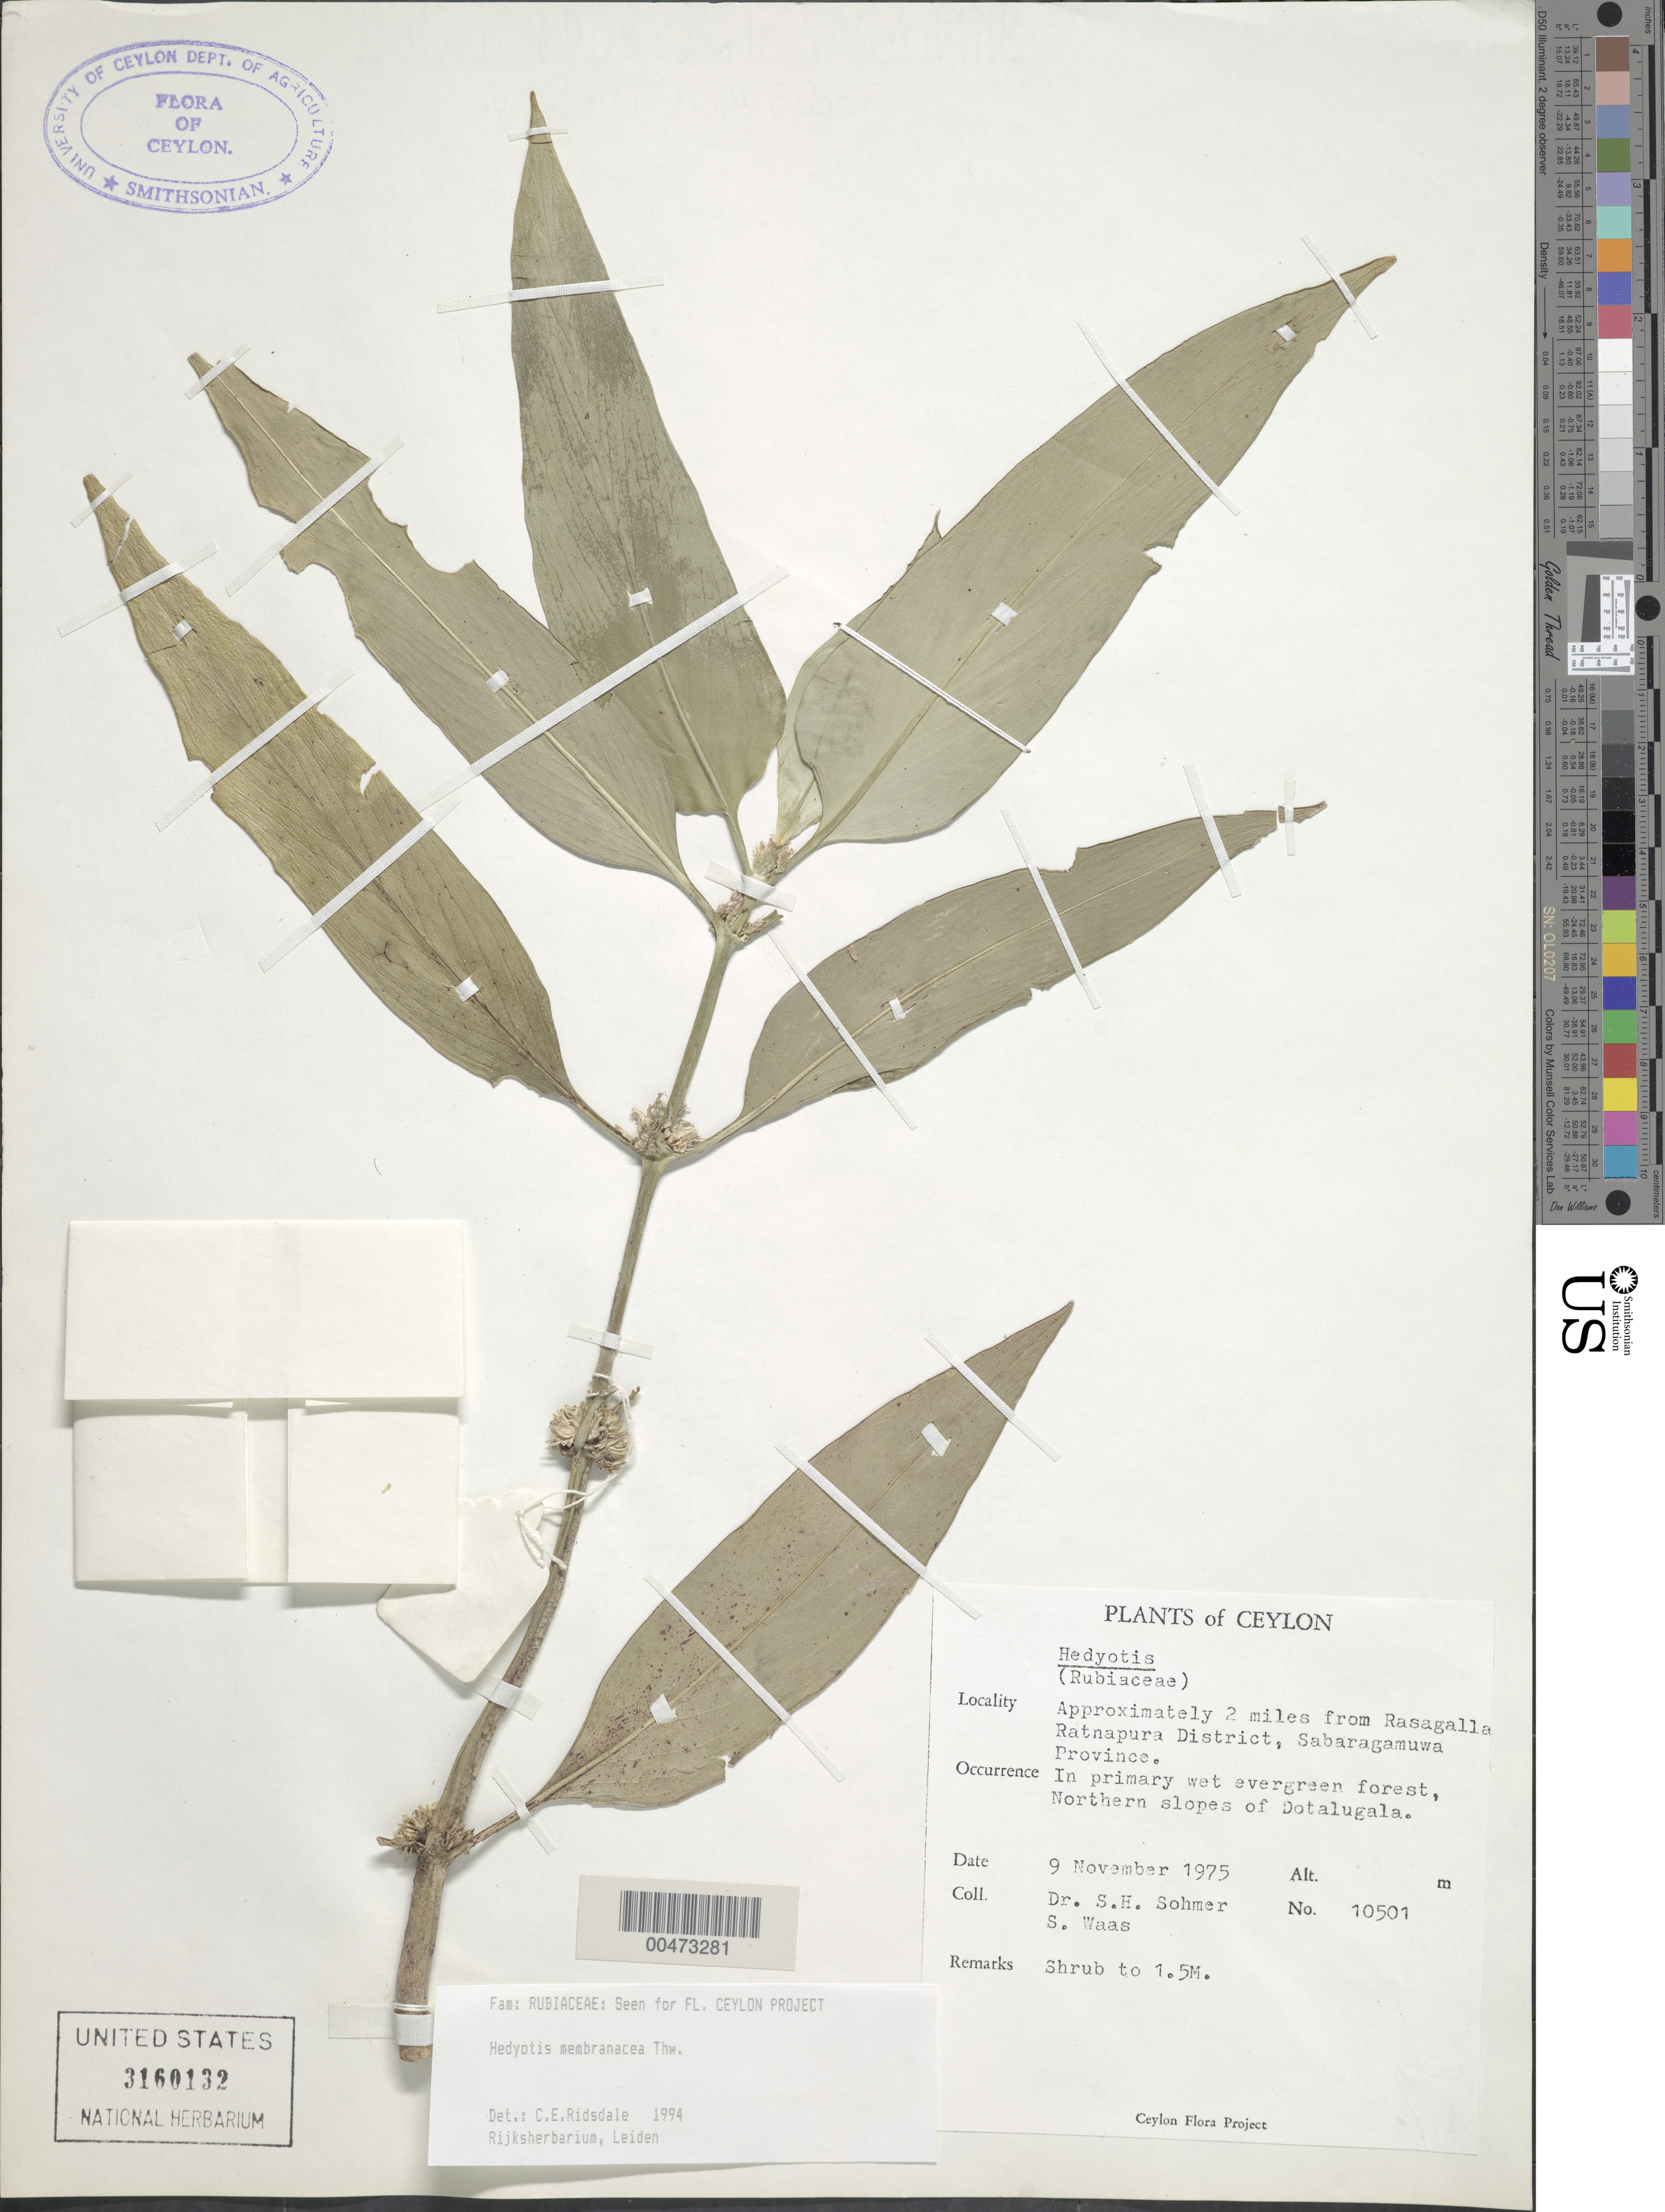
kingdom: Plantae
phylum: Tracheophyta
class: Magnoliopsida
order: Gentianales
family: Rubiaceae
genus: Hedyotis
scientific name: Hedyotis membranacea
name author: Thwaites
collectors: S. H. Sohmer & S. Waas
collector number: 10501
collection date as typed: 09 Nov 1975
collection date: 1975-11-09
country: Sri Lanka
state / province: Sabaragamuwa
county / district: Ratnapura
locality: About 2 mi from Tasagalla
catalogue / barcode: US 3160132